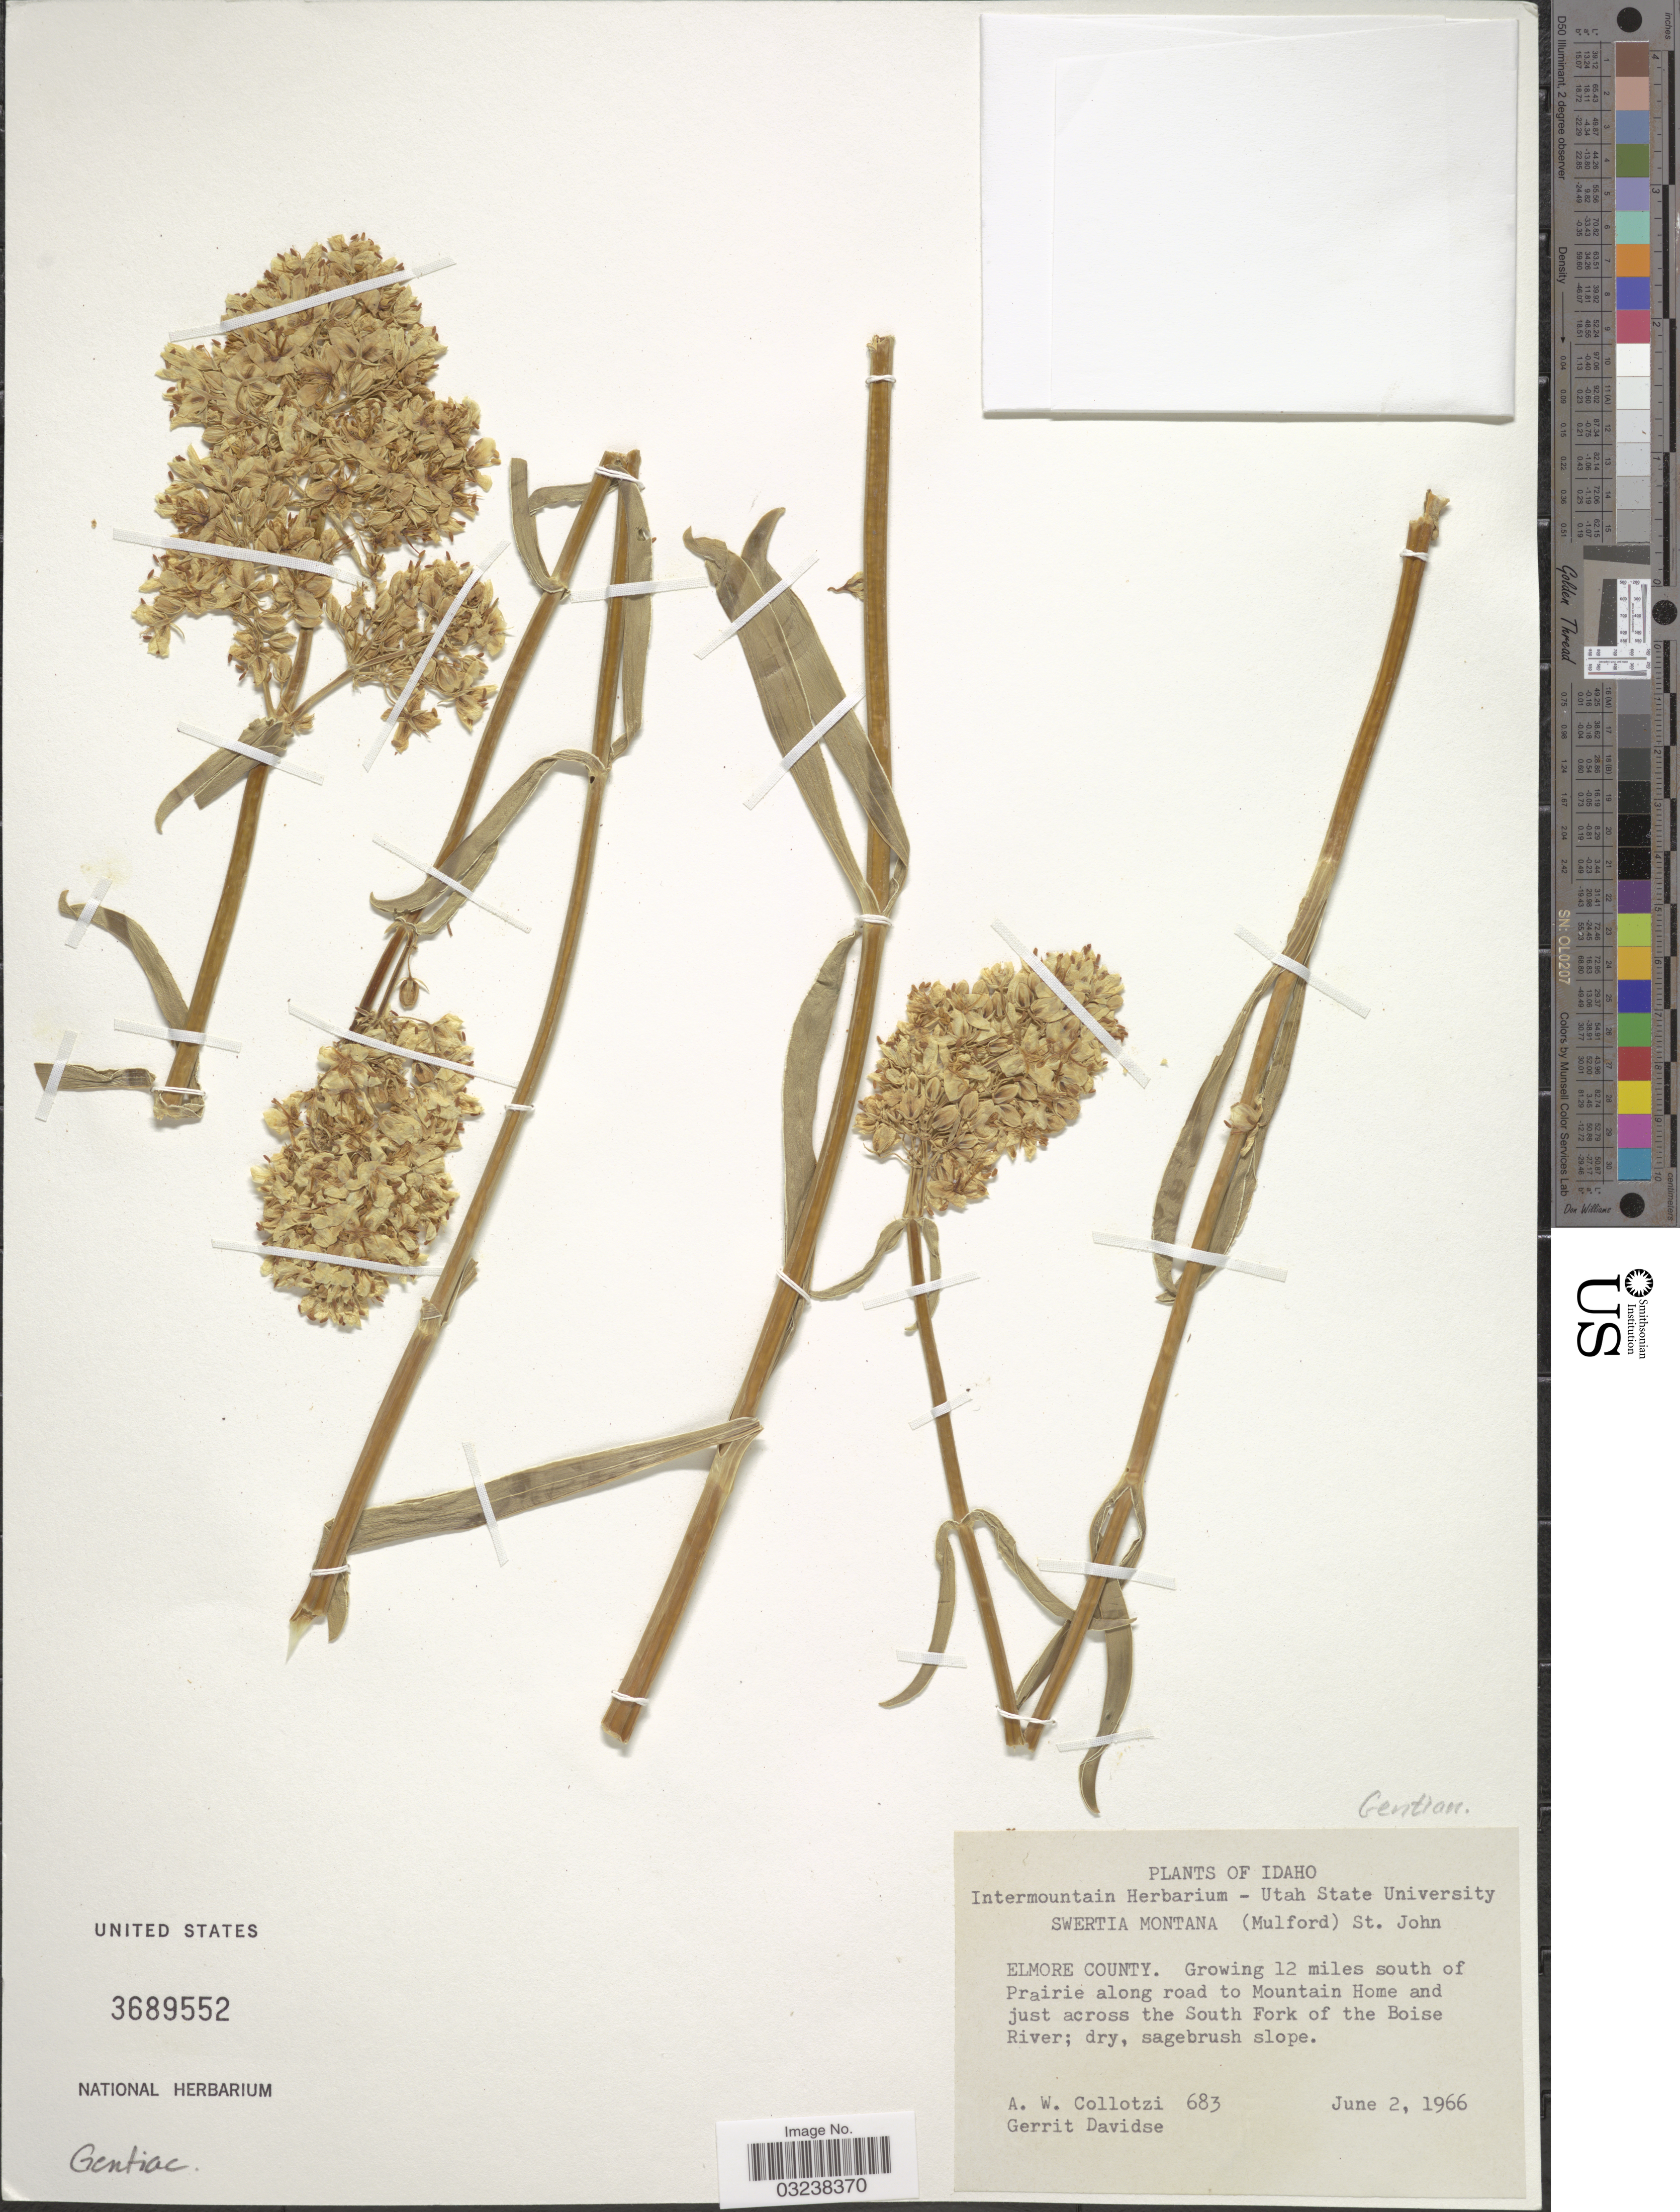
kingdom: Plantae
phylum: Tracheophyta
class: Magnoliopsida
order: Gentianales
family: Gentianaceae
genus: Swertia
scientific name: Swertia montana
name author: (Mulford) H. St. John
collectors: A. W. Collotzi & G. Davidse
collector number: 683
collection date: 1966-06-02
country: United States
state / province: Idaho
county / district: Elmore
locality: Elmore County. Growing 12 miles south of Prairie along road to Mountain Home and just across the South Fork of the Boise River.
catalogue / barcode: US 3689552